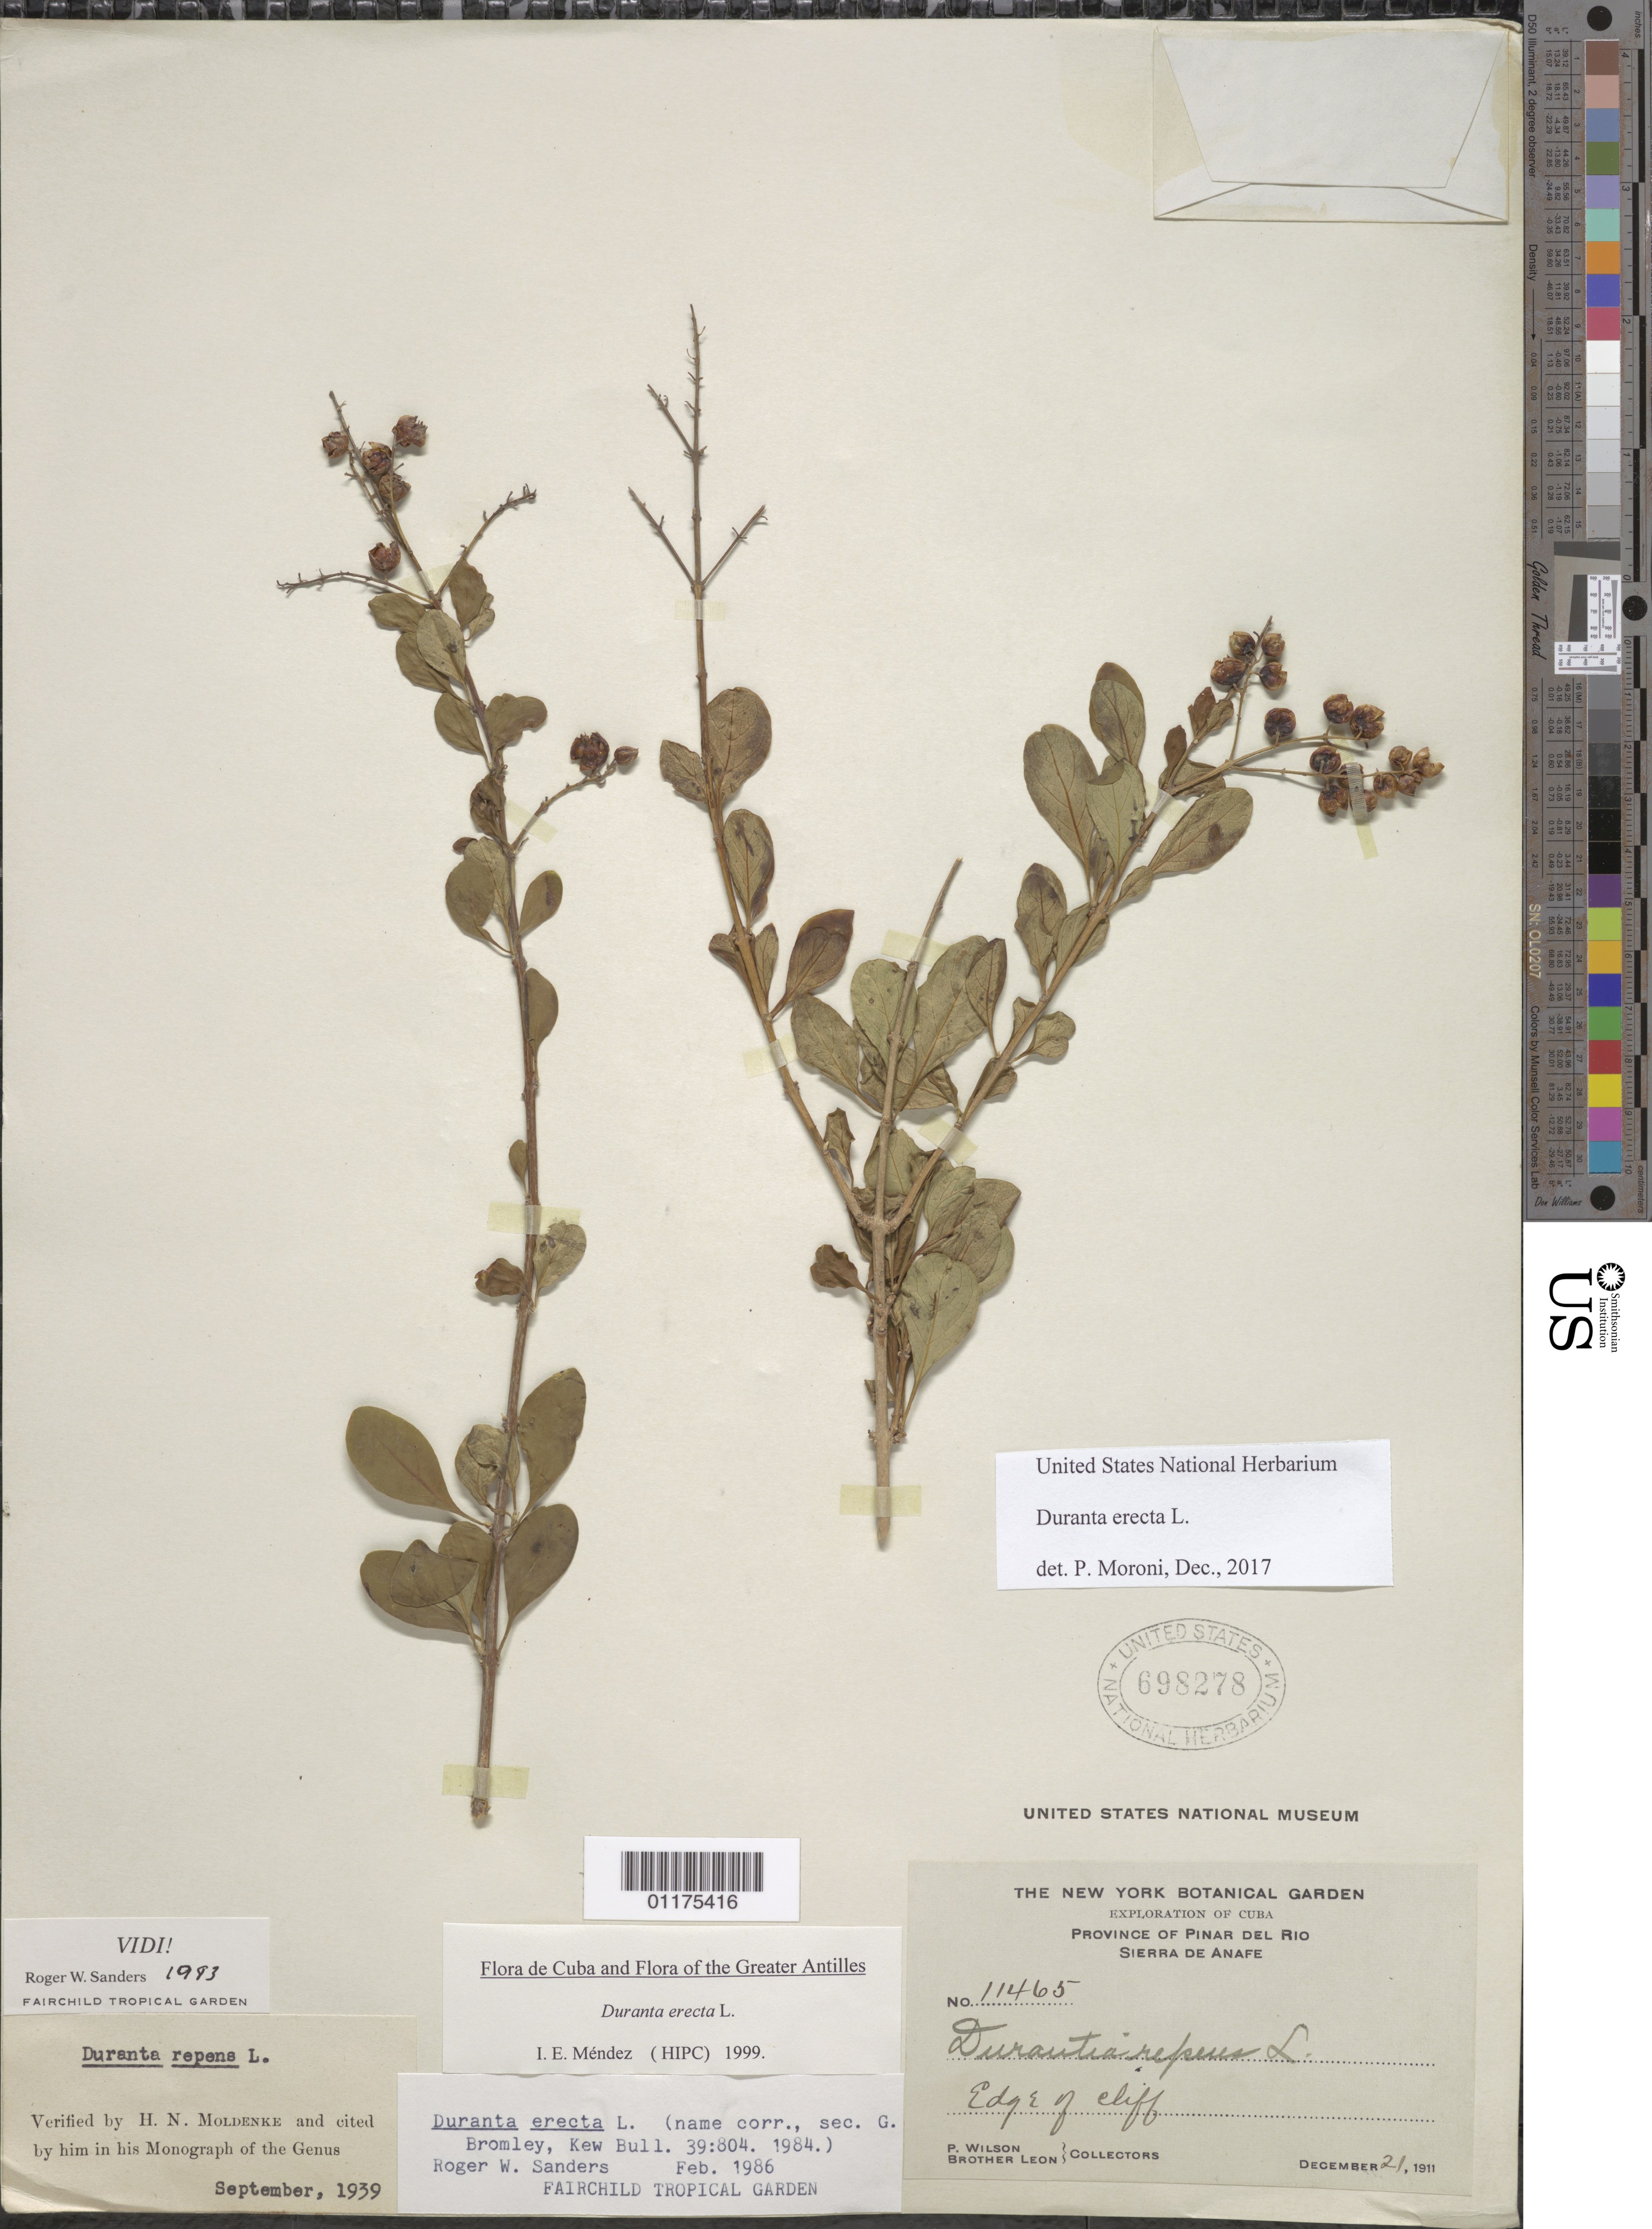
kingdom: Plantae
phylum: Tracheophyta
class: Magnoliopsida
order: Lamiales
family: Verbenaceae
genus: Duranta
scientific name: Duranta erecta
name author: L.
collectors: P. Wilson & Bro. León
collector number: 11465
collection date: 1911-12-21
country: Cuba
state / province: Pinar del Rio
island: Cuba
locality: Sierra de Anafe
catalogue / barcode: US 698278